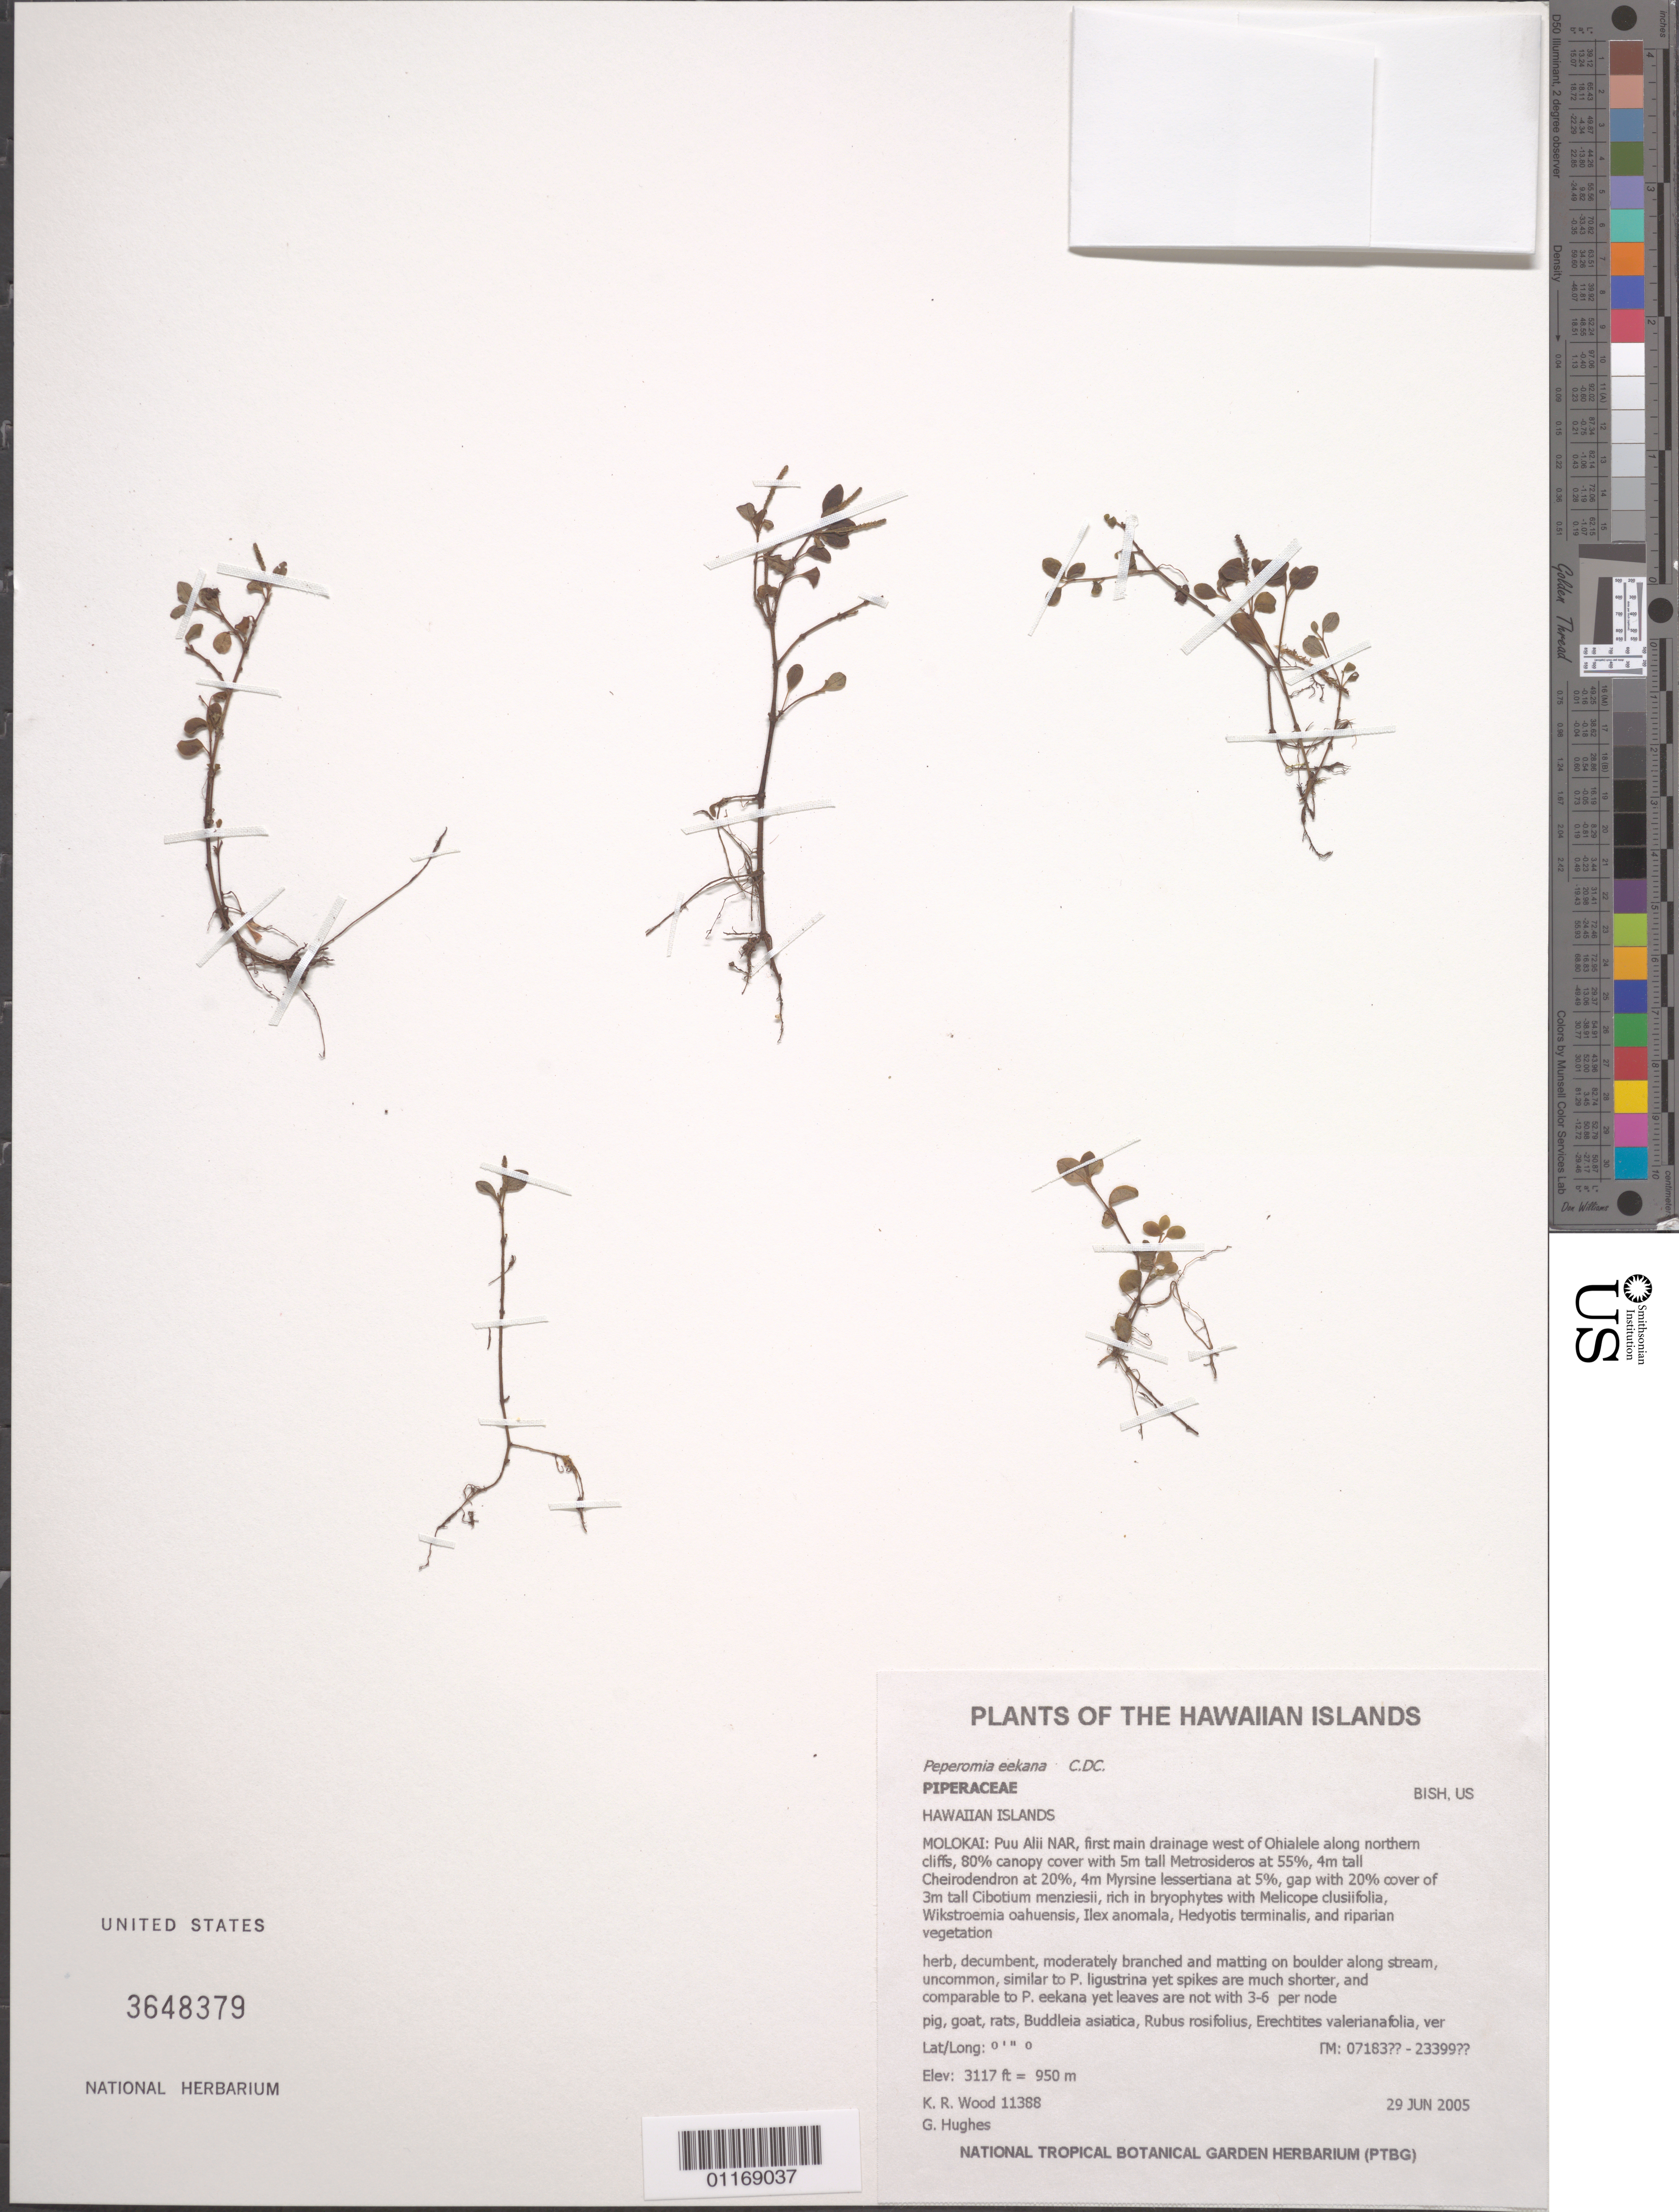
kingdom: Plantae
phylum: Tracheophyta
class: Magnoliopsida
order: Piperales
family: Piperaceae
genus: Peperomia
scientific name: Peperomia eekana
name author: C. DC.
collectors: K. R. Wood & G. Hughes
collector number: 11388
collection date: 2005-06-29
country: United States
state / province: Hawaii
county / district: Maui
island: Moloka'i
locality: Pu'u Ali'i NAR, first main drainage west of Ohialele along northern cliffs.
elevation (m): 950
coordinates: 07183??, 23399??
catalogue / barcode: US 3648379